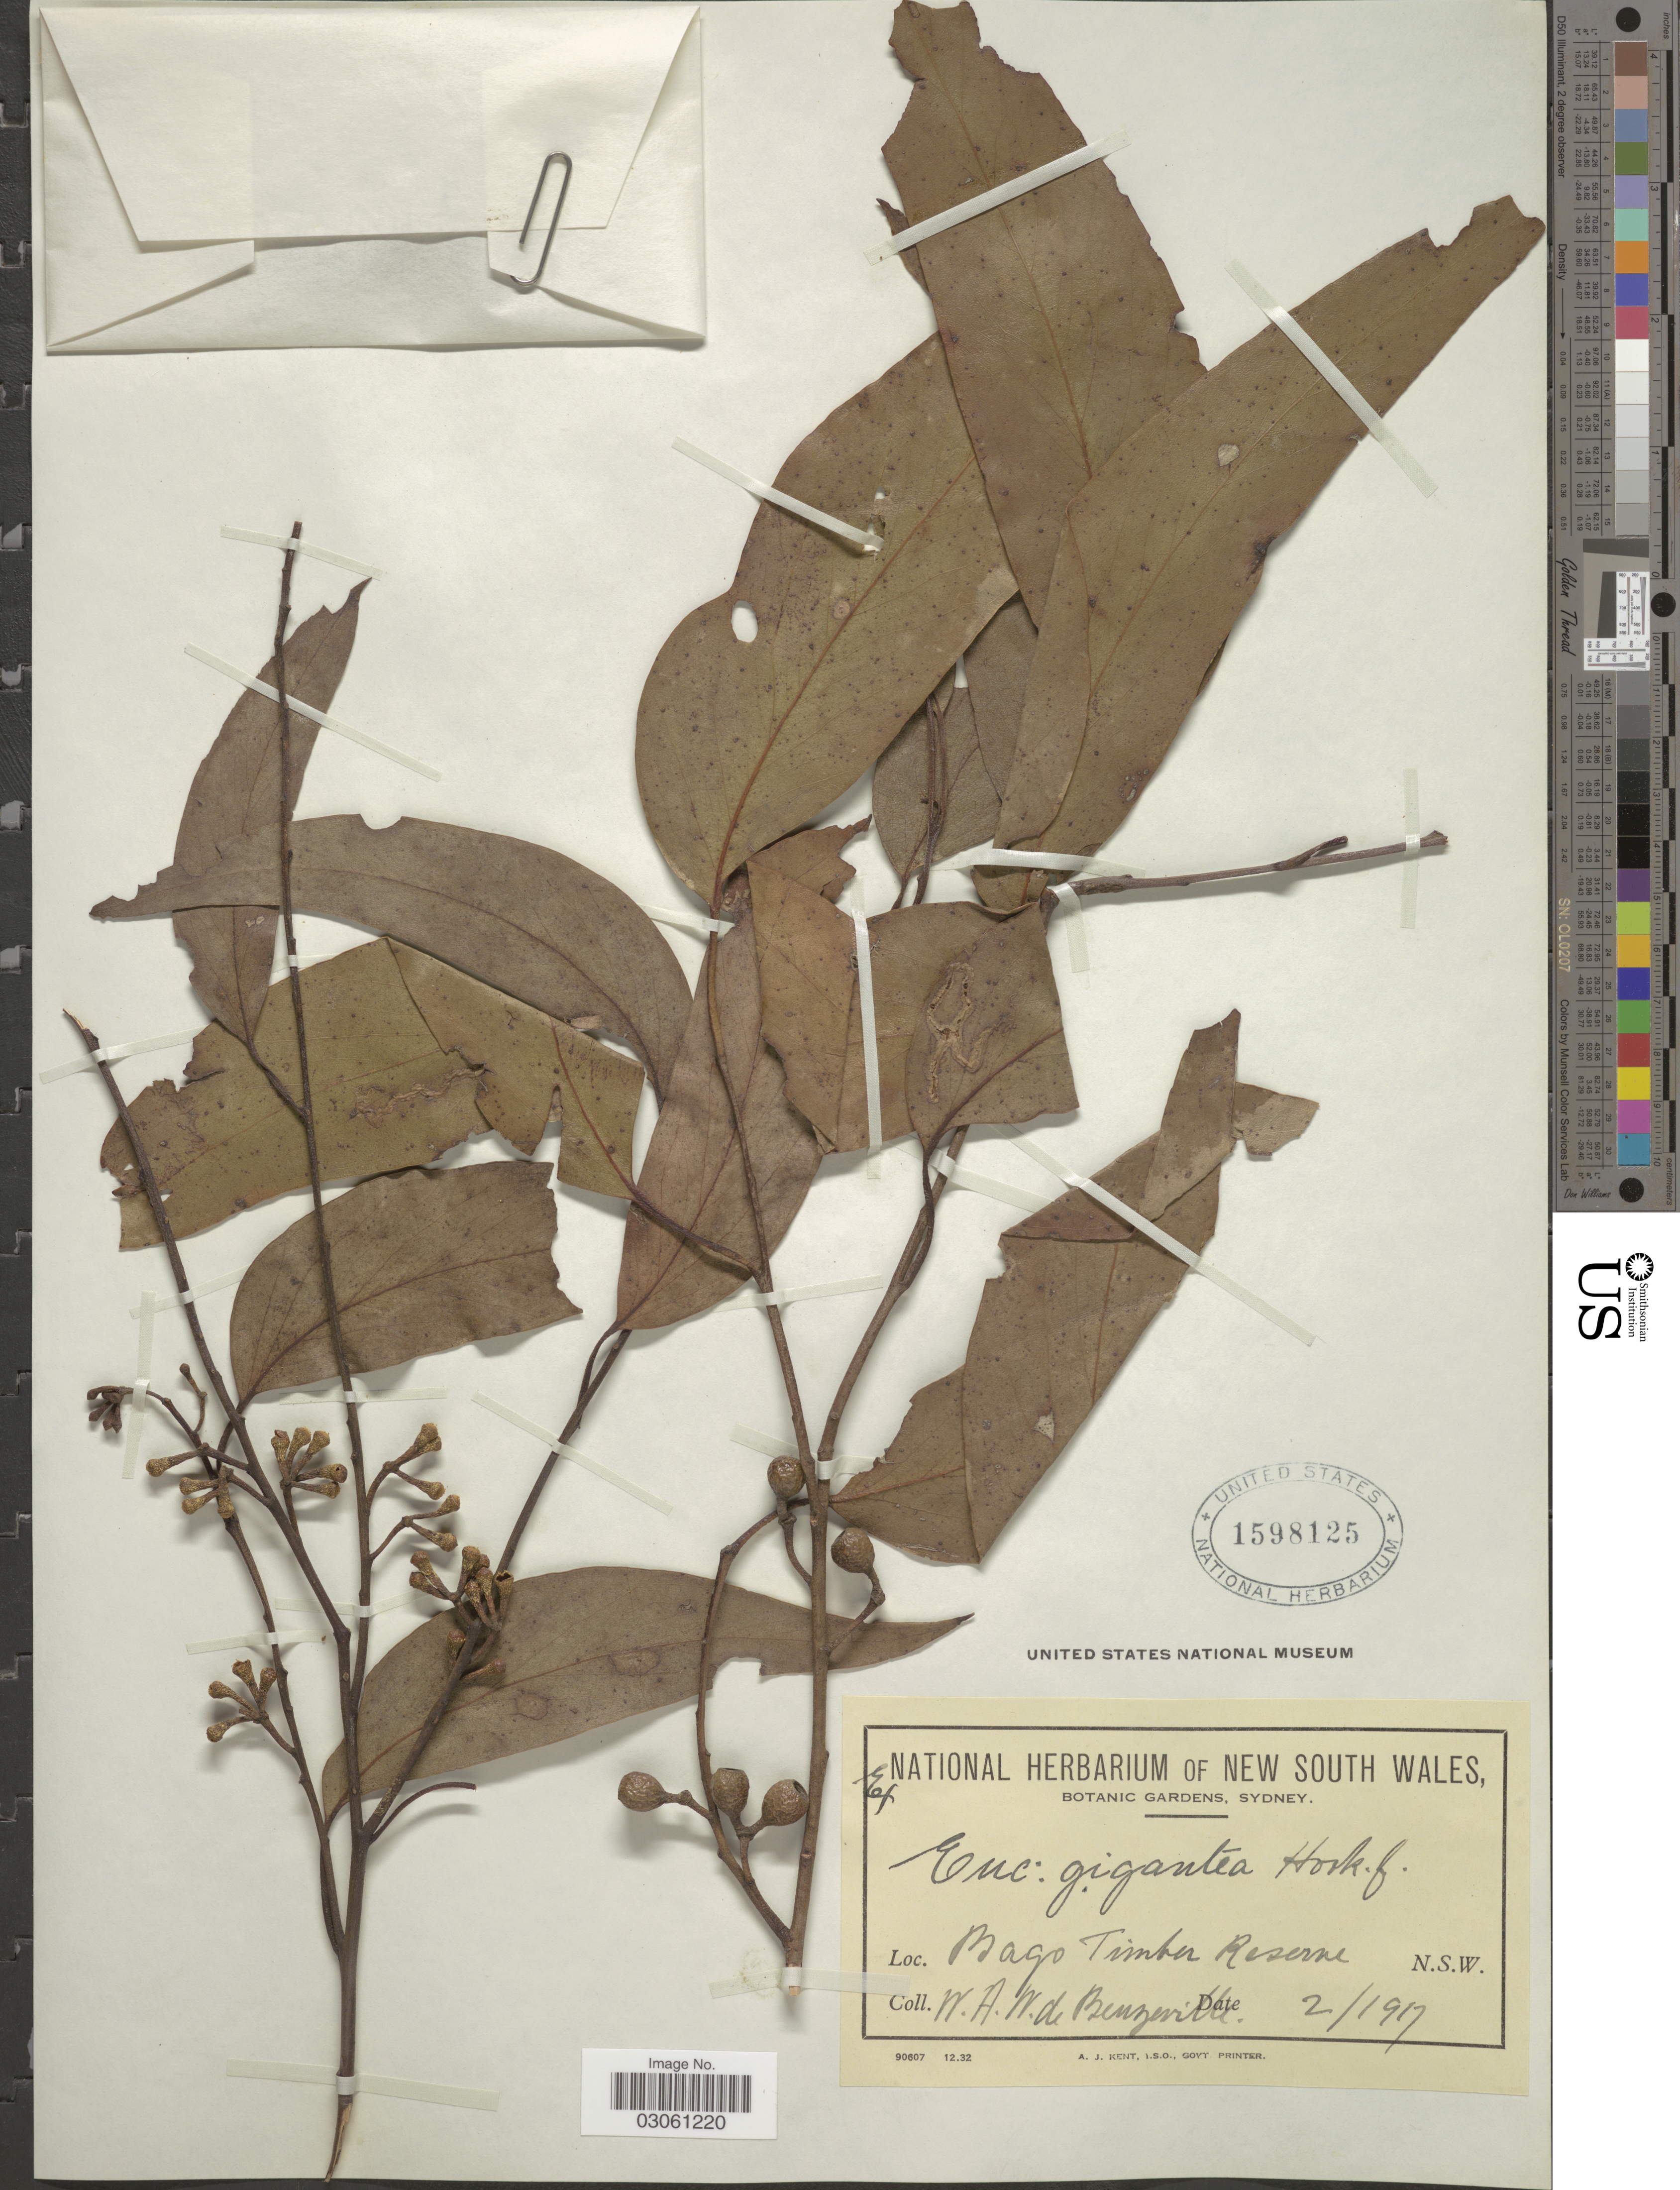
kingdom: Plantae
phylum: Tracheophyta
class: Magnoliopsida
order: Myrtales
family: Myrtaceae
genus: Eucalyptus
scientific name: Eucalyptus gigantea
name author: Hook. f.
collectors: W. Beuzeville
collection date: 1917-02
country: Australia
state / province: New South Wales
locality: Bago Timber Reserve. N.S.W.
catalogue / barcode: US 1598125